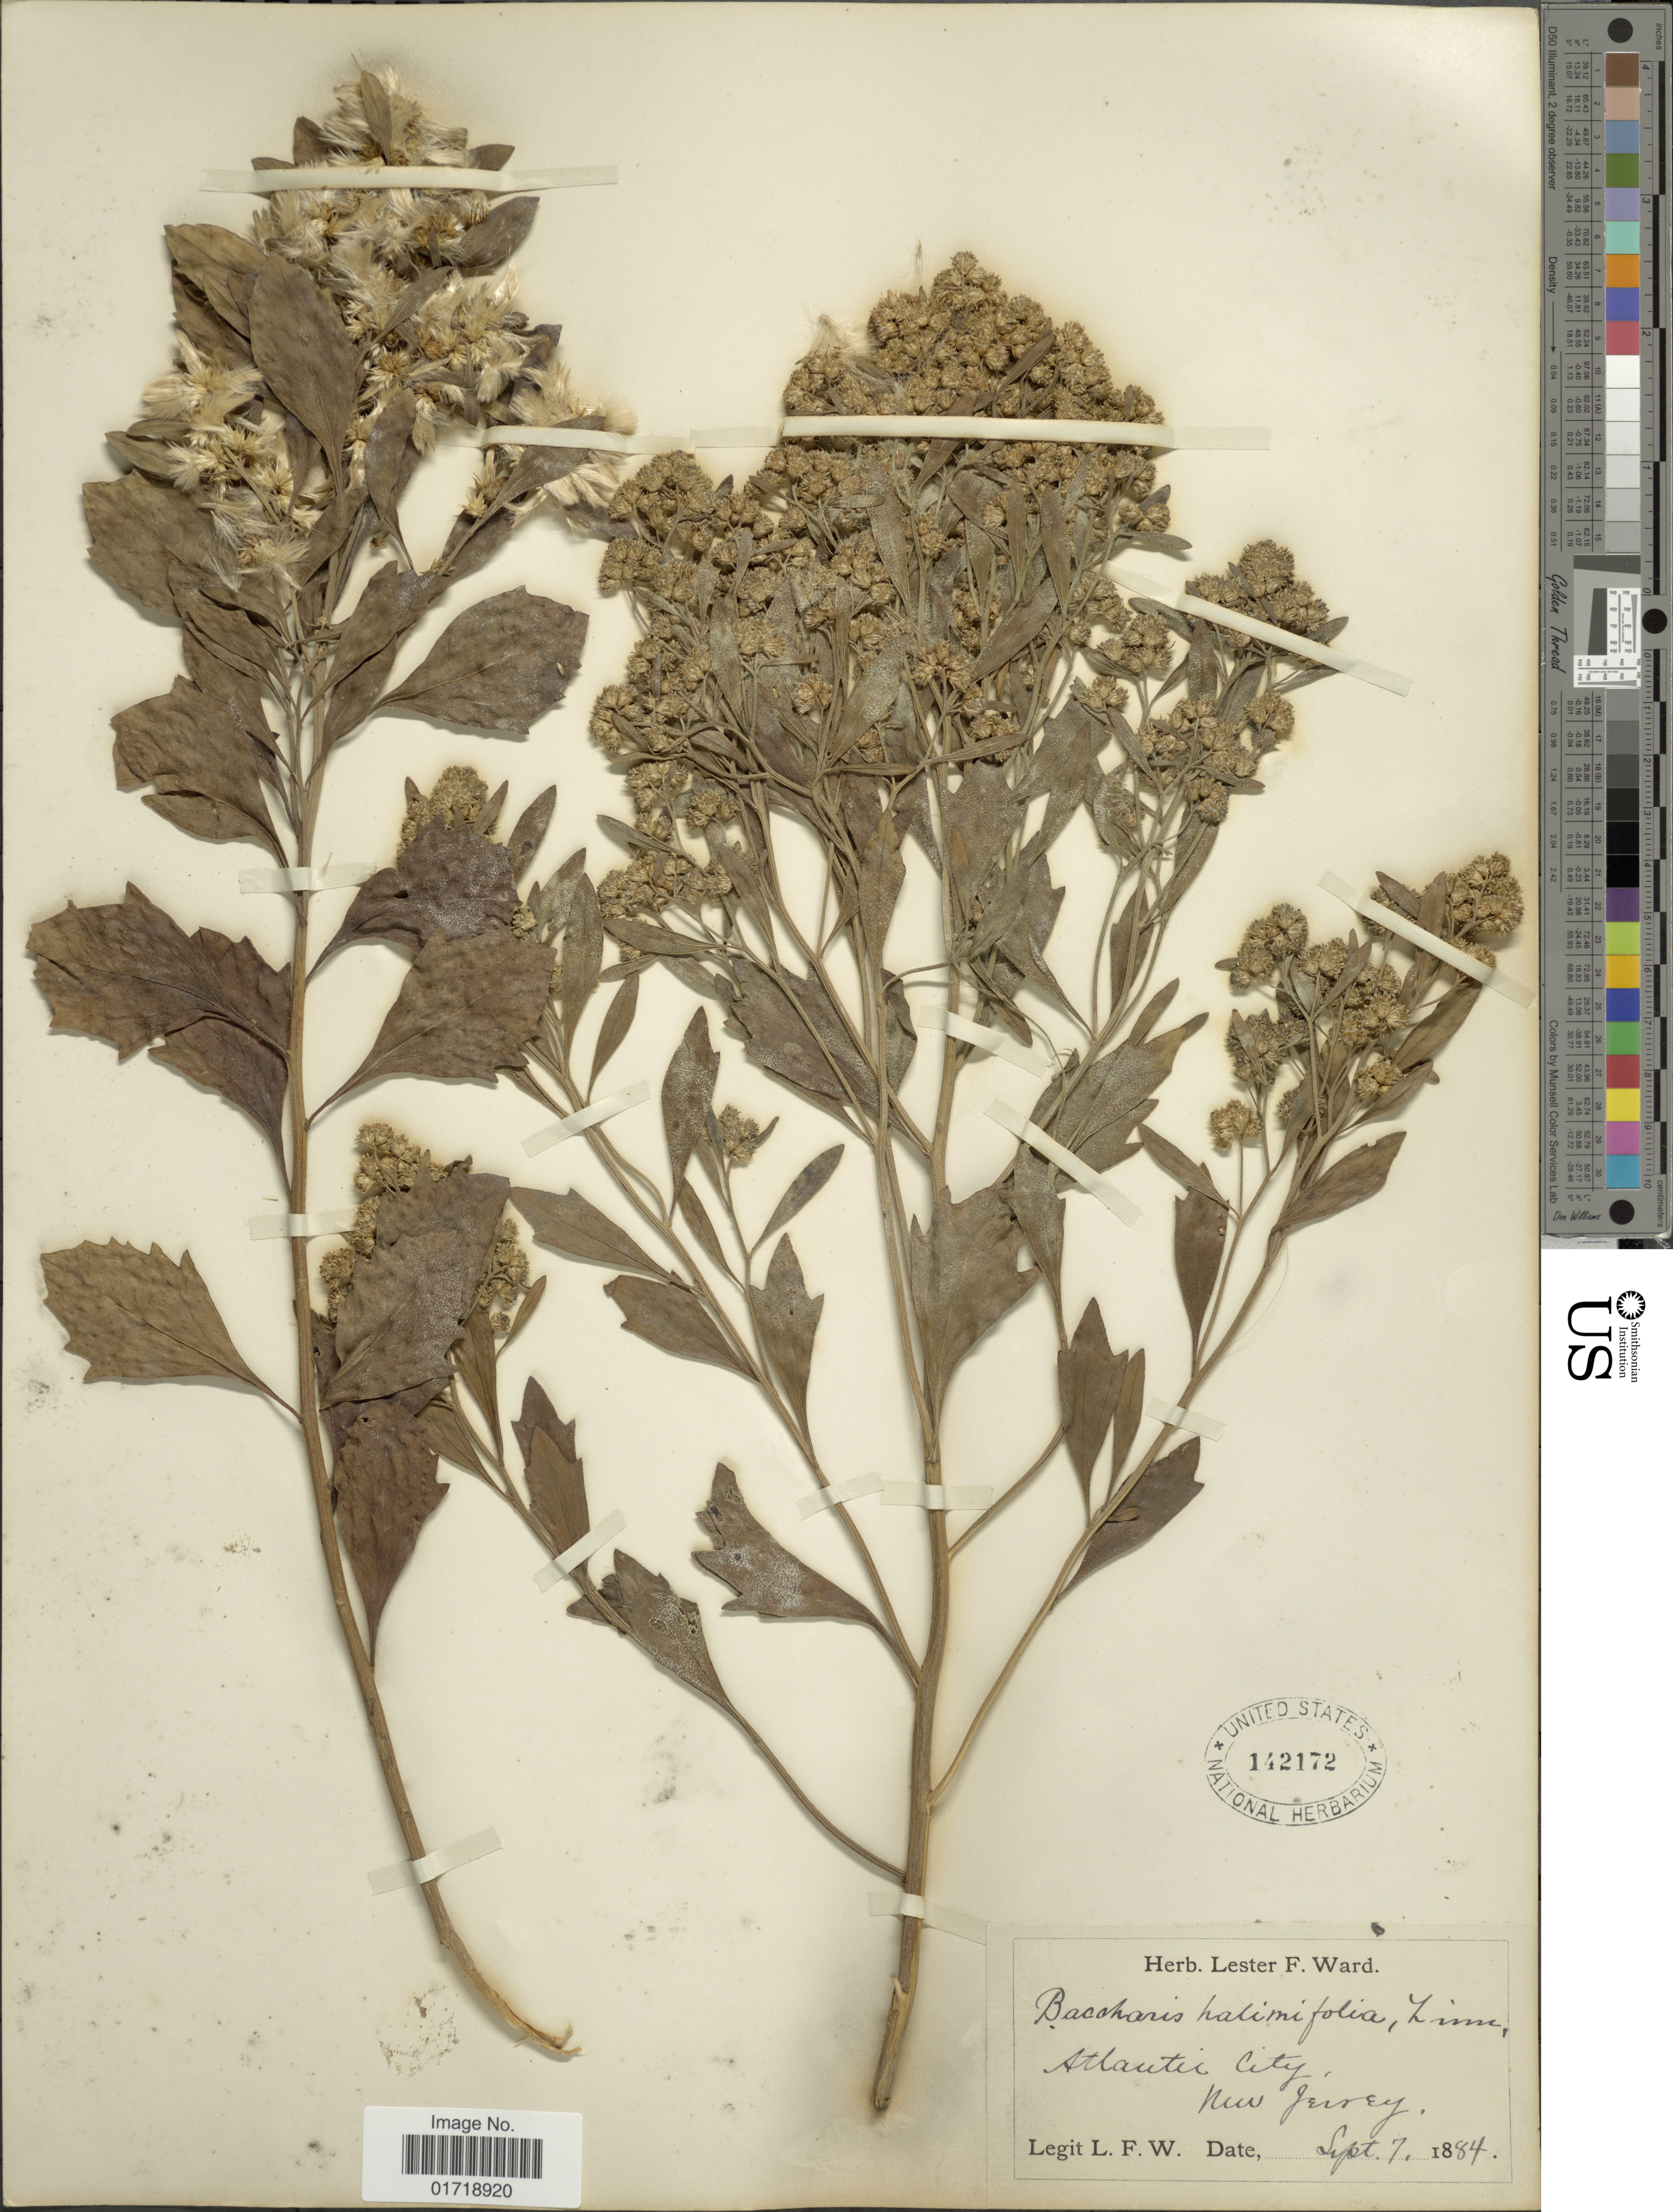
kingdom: Plantae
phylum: Tracheophyta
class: Magnoliopsida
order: Asterales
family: Asteraceae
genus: Baccharis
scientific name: Baccharis halimifolia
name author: L.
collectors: L. F. Ward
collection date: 1884-09-07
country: United States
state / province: New Jersey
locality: Atlantic City, New Jersey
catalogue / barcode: US 142172